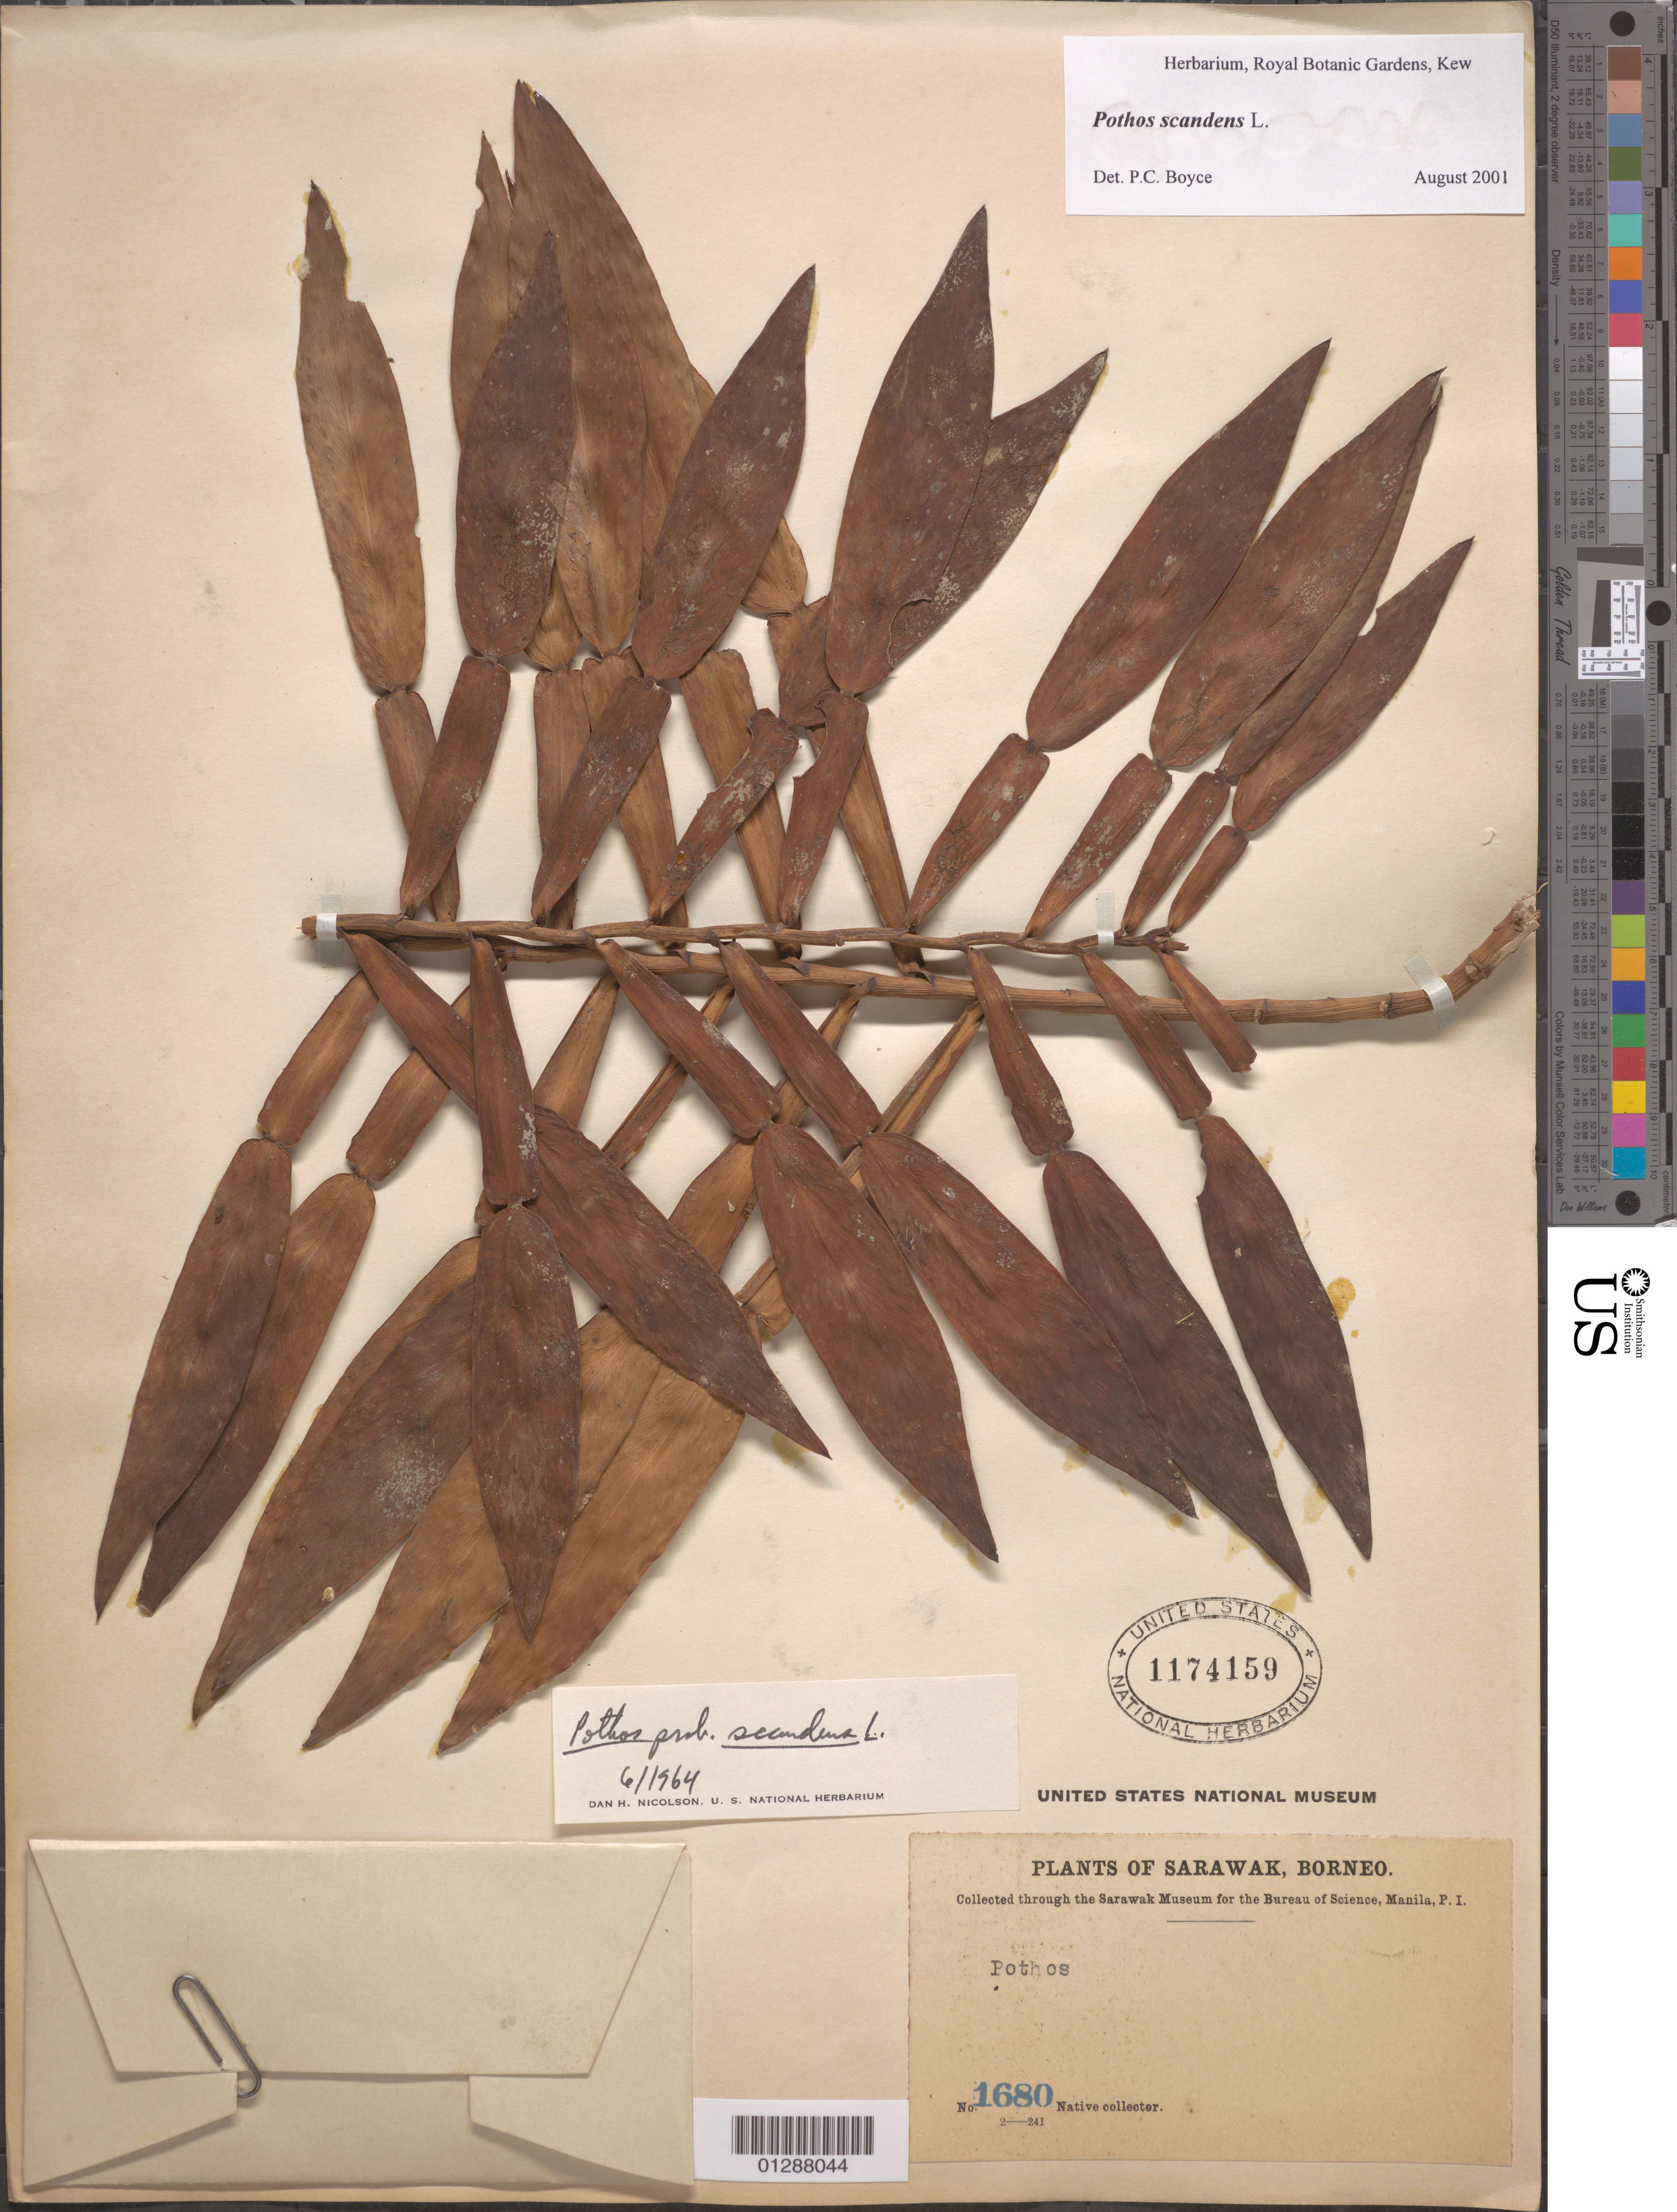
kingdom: Plantae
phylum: Tracheophyta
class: Liliopsida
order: Alismatales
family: Araceae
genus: Pothos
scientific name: Pothos scandens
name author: L.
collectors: Native collector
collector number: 1680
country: Malaysia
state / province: Sarawak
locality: Borneo.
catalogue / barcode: US 1174159